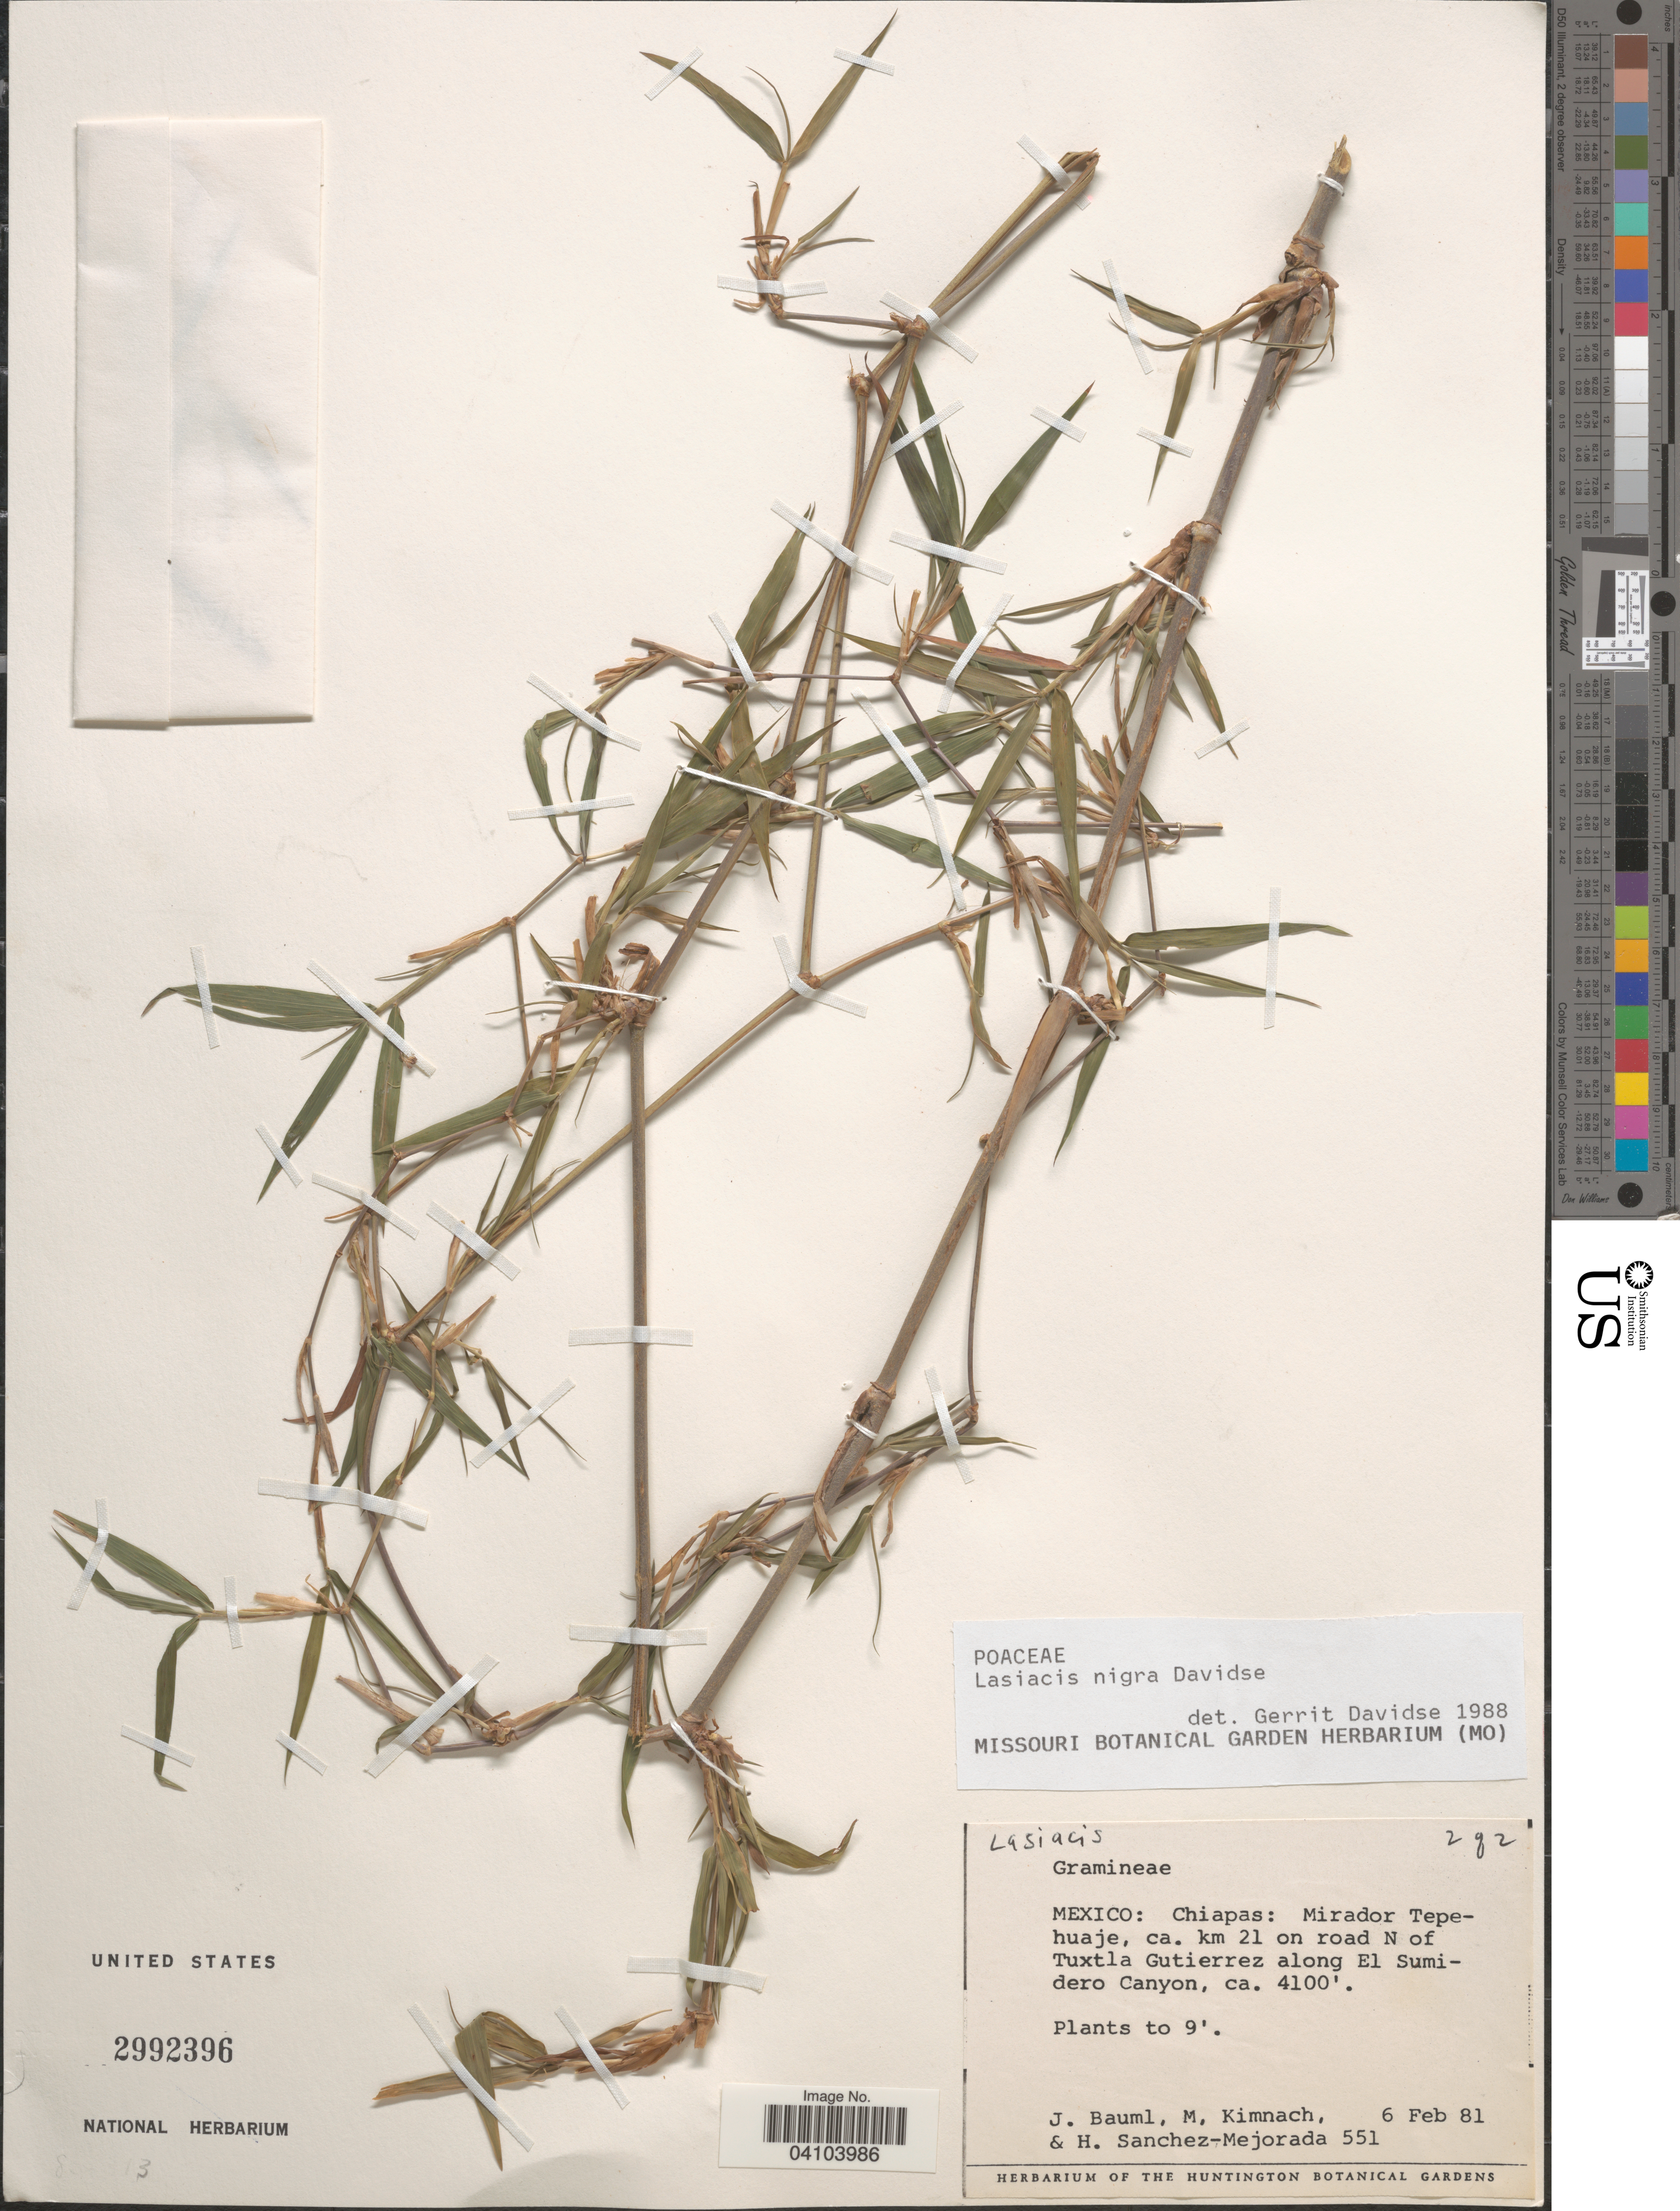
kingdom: Plantae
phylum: Tracheophyta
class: Liliopsida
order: Poales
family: Poaceae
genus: Lasiacis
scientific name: Lasiacis nigra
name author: Davidse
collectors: J. Bauml, M. W. Kimnach & H. Sánchez-Mejorada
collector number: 551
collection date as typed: Transcribed d/m/y: 6/2/81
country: Mexico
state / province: Chiapas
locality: Mirador Tepehuaje, ca. km 21 on road N of Tuxtla Gutierrez along El Sumidero Canyon.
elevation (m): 1250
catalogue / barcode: US 2992396